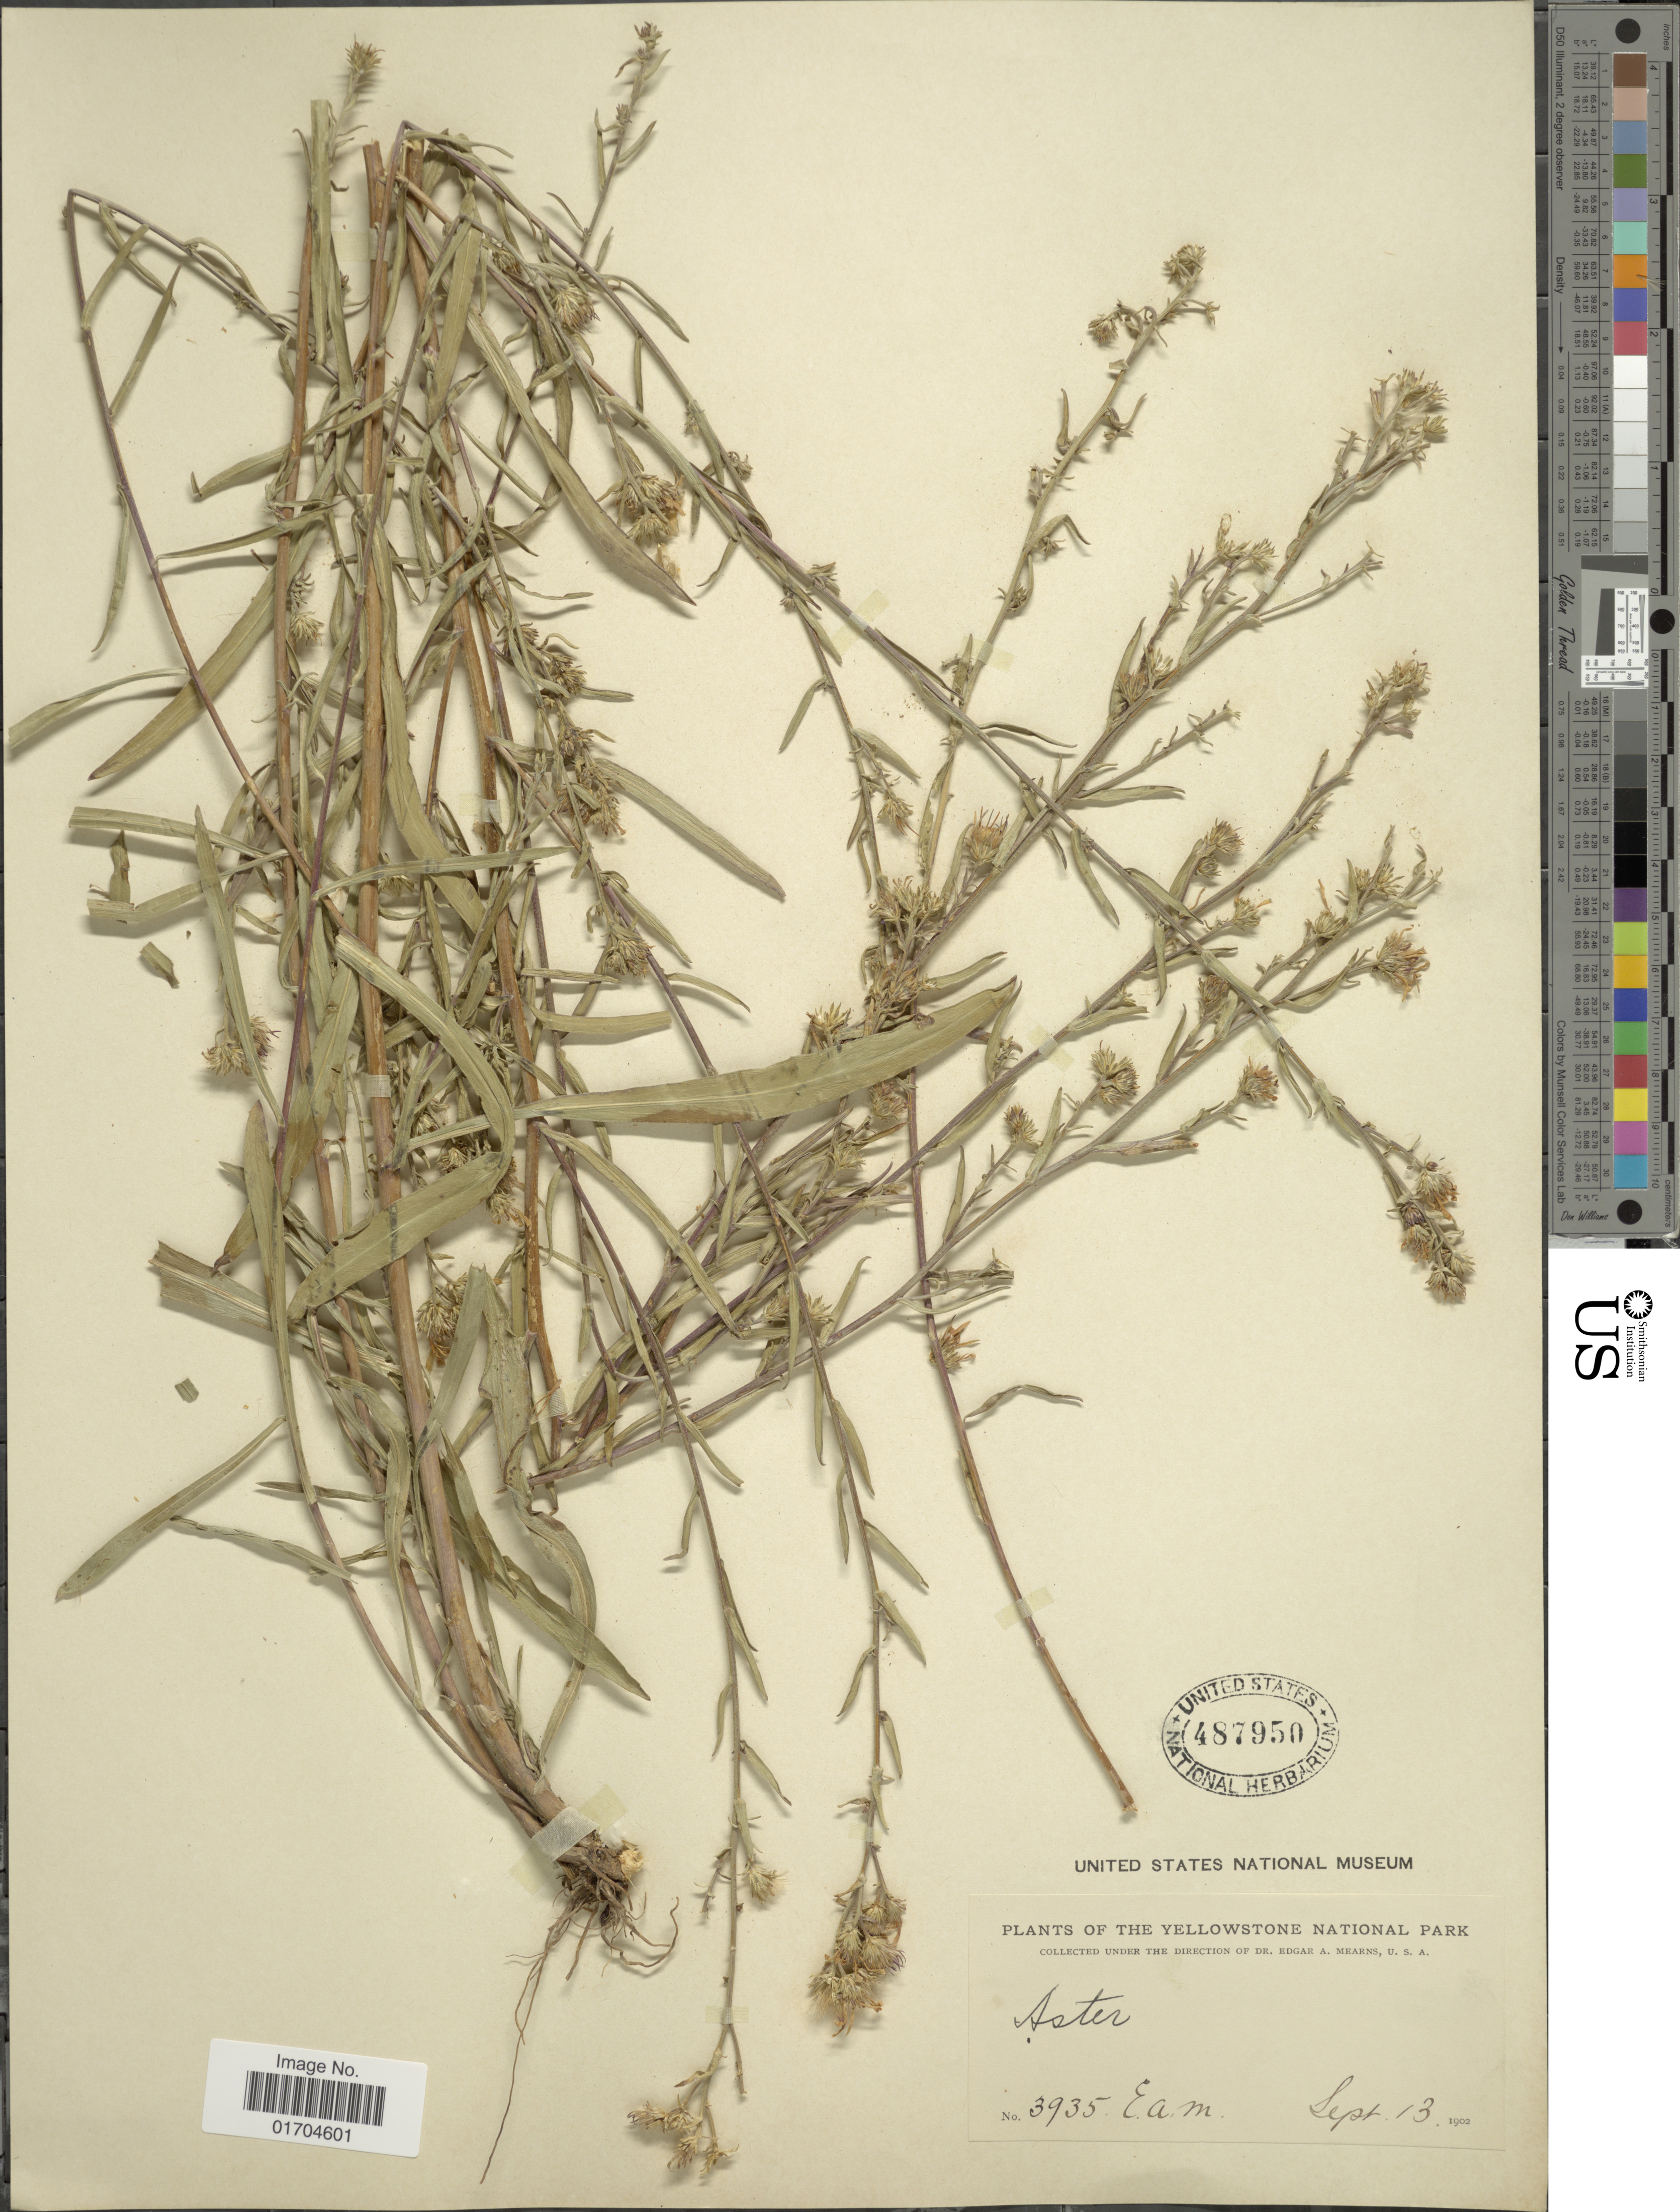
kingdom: Plantae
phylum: Tracheophyta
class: Magnoliopsida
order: Asterales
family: Asteraceae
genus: Symphyotrichum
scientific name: Symphyotrichum sp.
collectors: E. A. Mearns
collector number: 3935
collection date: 1902-09-13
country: United States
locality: The Yellowstone National Park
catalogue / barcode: US 487950